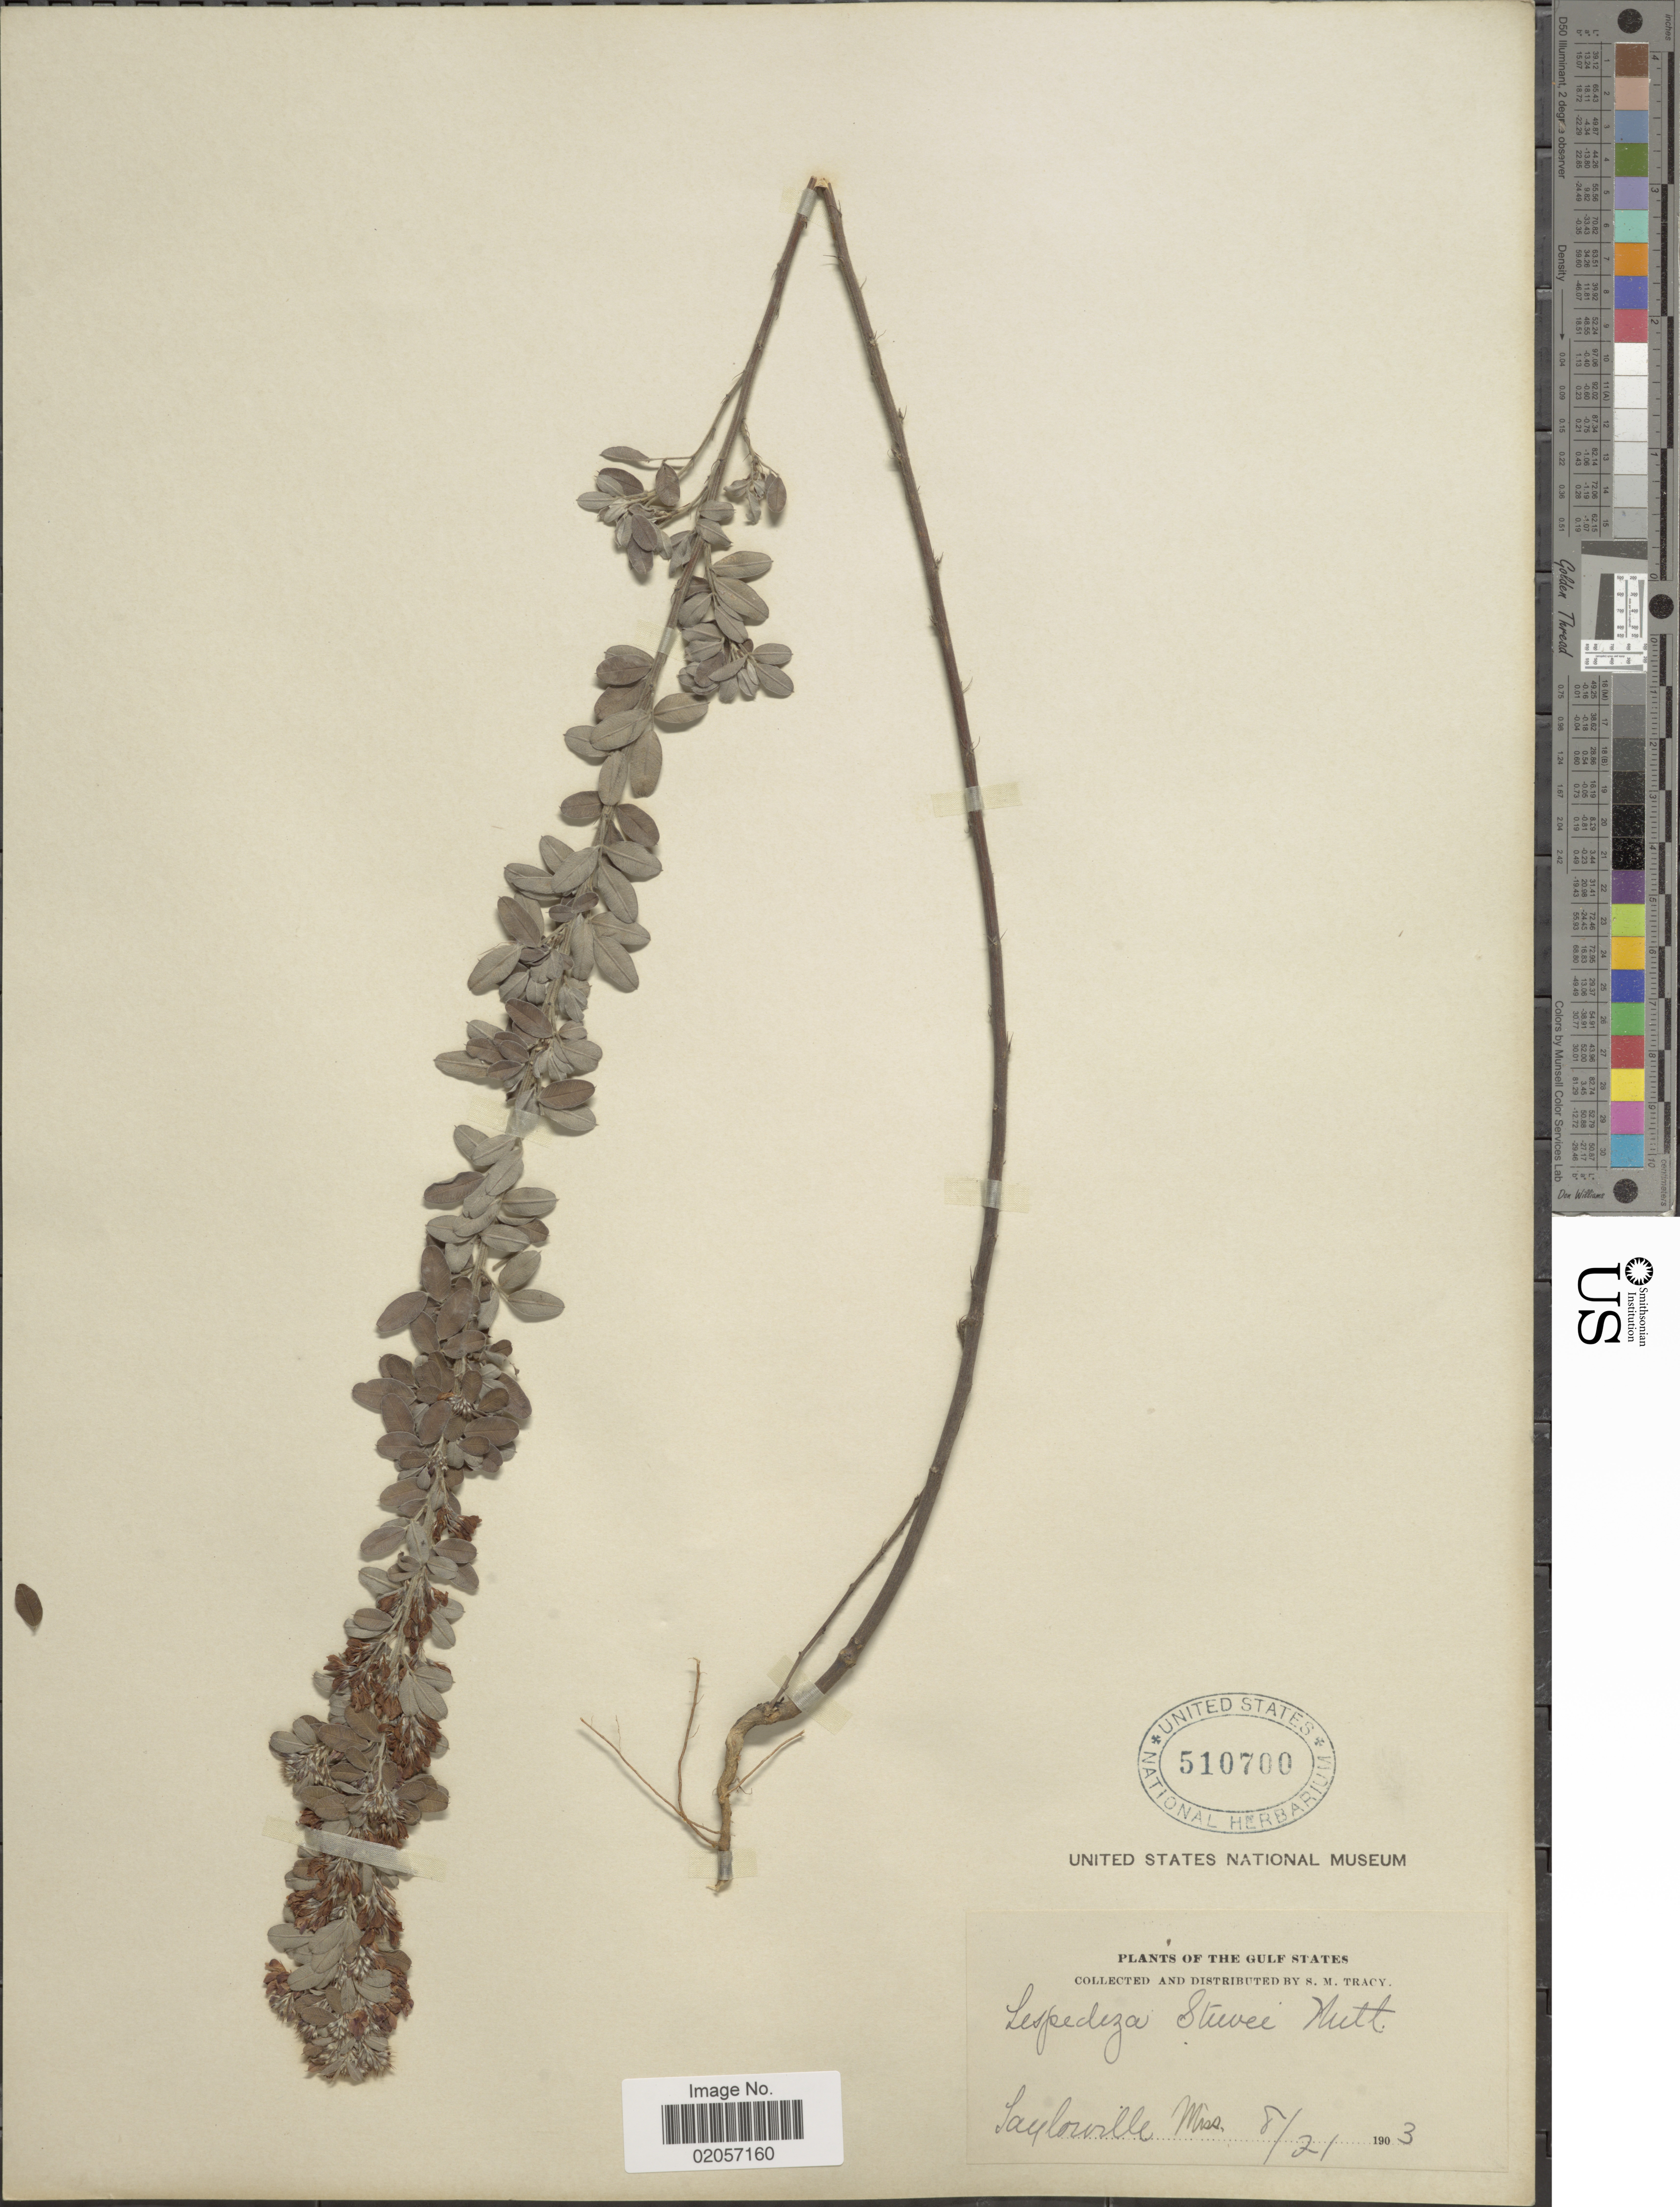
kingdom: Plantae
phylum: Tracheophyta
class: Magnoliopsida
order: Fabales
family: Fabaceae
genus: Lespedeza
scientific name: Lespedeza stuevei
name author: Nutt.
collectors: S. M. Tracy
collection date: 1903-08-21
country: United States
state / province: Mississippi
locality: Gulf States, Taylorsville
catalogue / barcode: US 510700